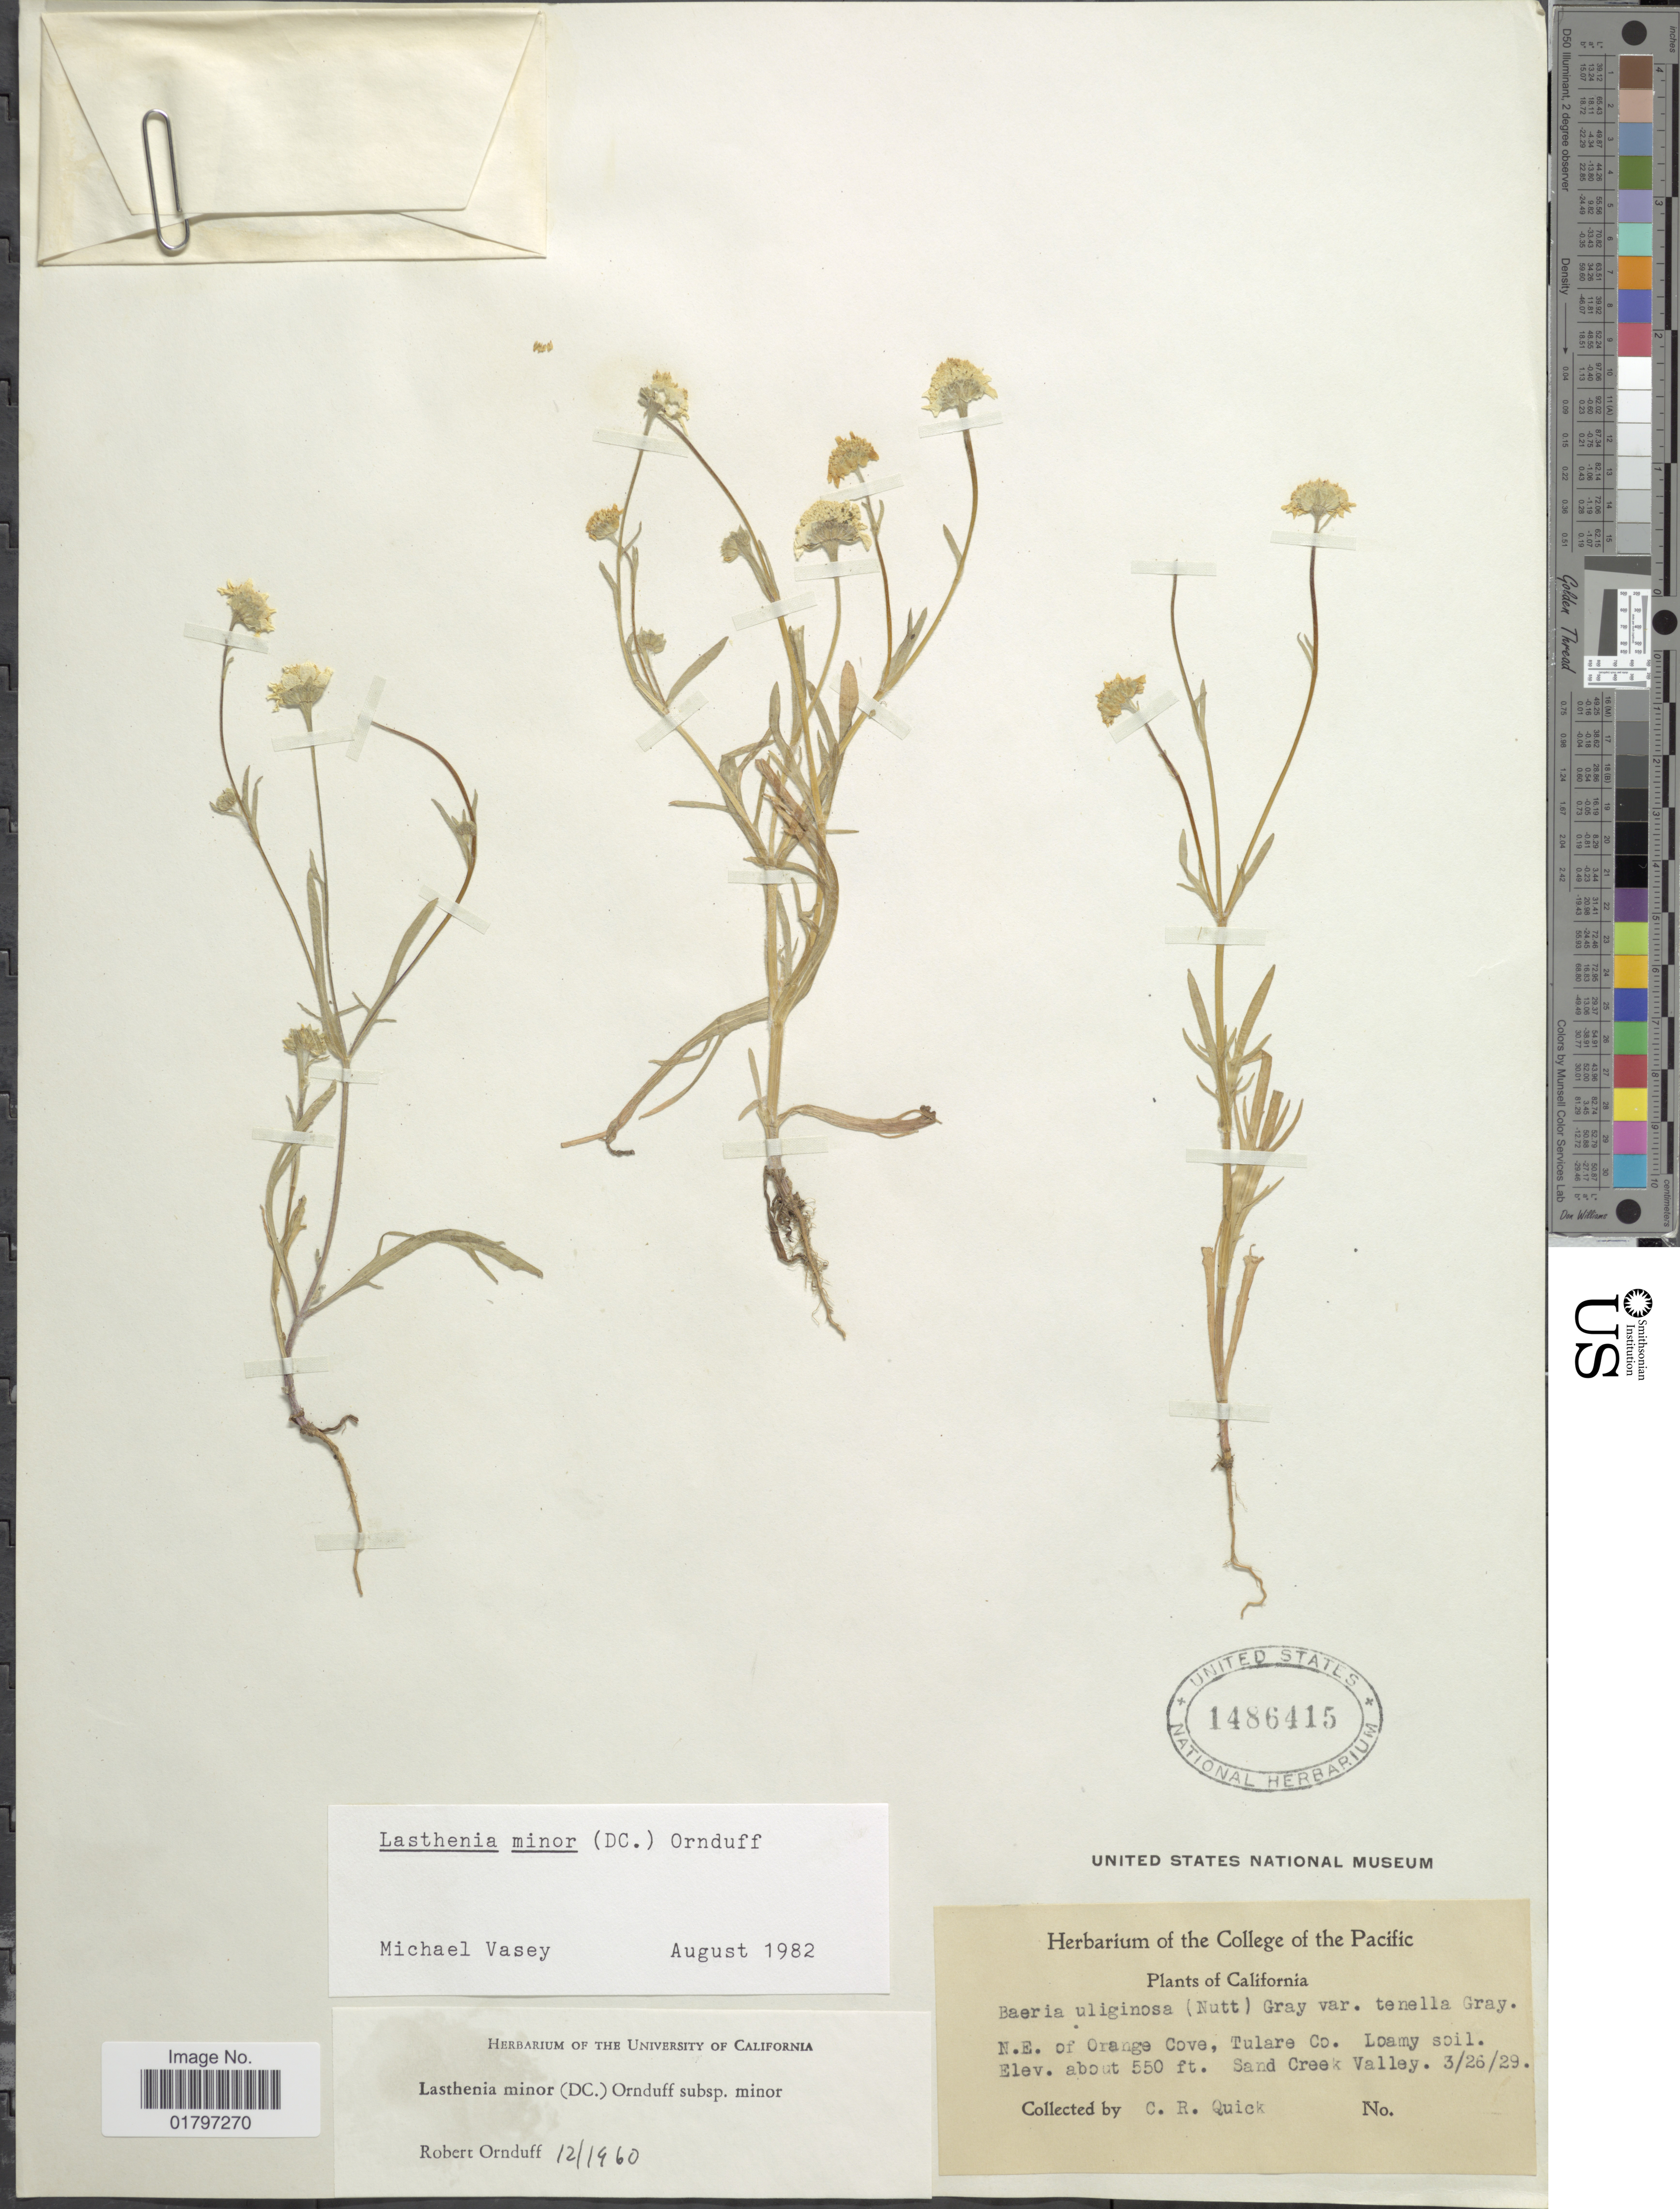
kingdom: Plantae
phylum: Tracheophyta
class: Magnoliopsida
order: Asterales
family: Asteraceae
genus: Lasthenia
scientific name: Lasthenia minor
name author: (DC.) Ornduff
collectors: C. Quick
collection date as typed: Transcribed d/m/y: 26/3/29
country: United States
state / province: California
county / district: Tulare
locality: N.E. of Orange Cove, Tulare Co. Sand Creek Valley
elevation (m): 168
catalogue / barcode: US 1486415